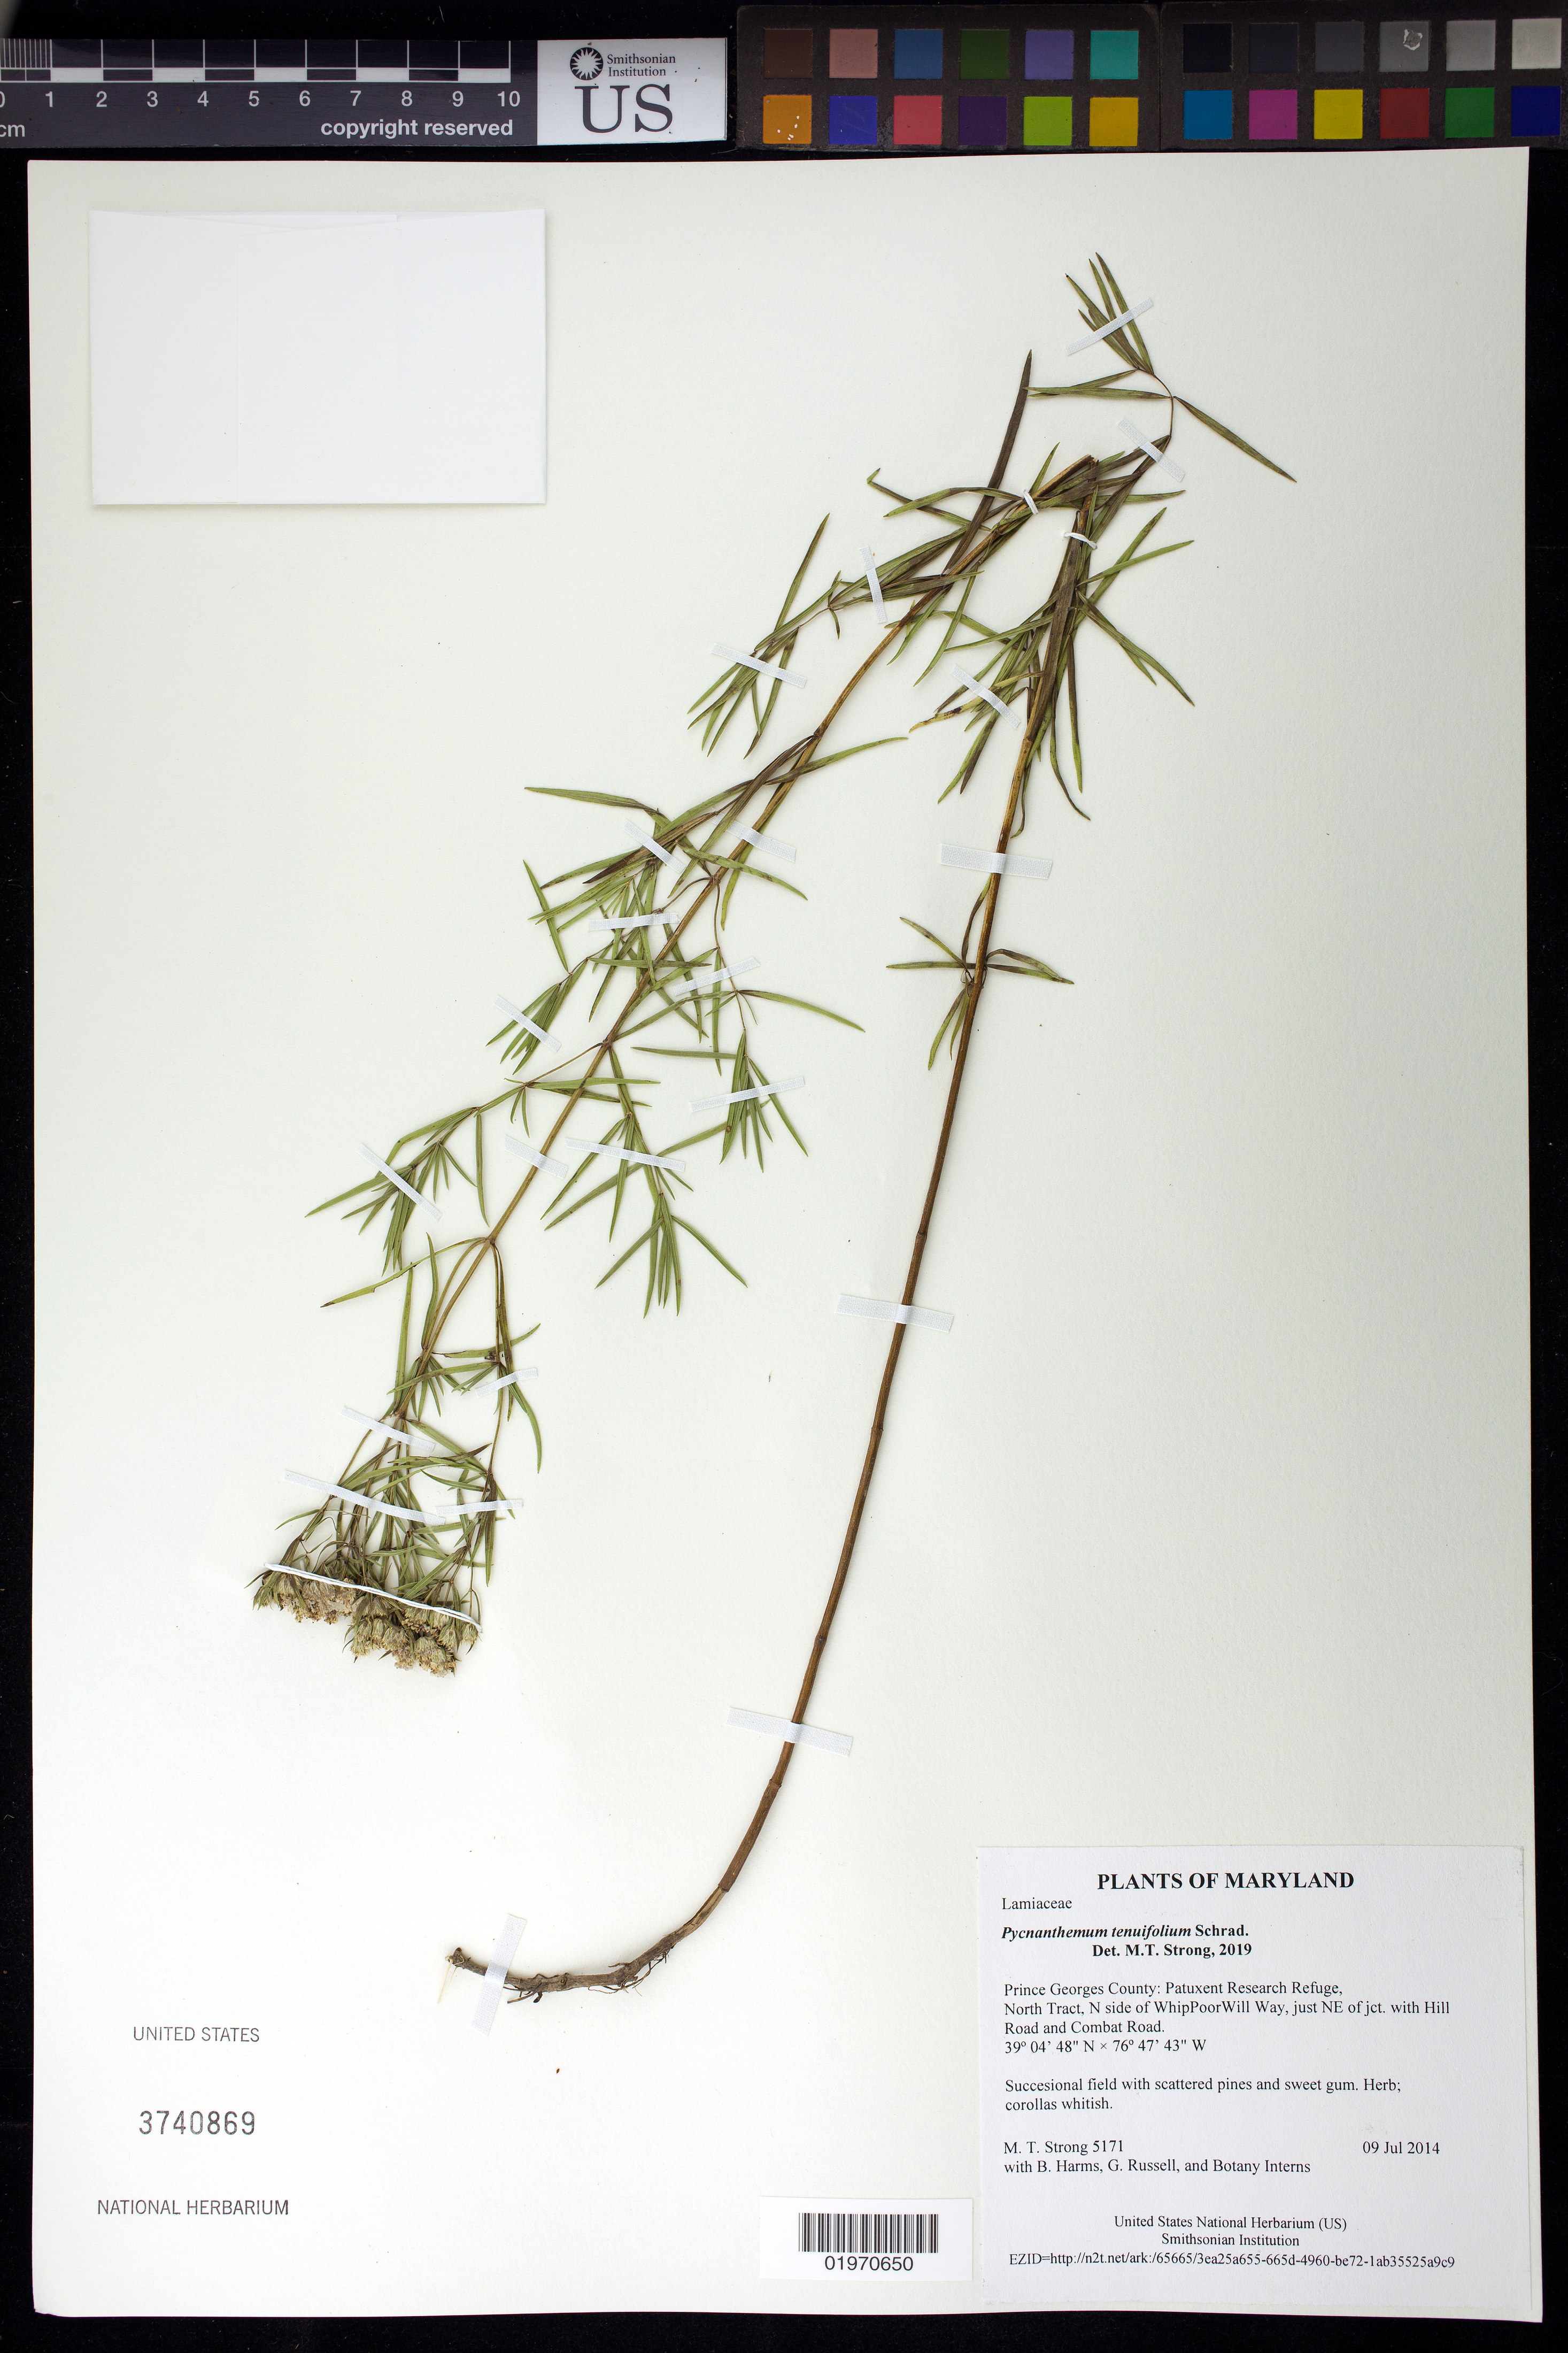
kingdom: Plantae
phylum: Tracheophyta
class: Magnoliopsida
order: Lamiales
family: Lamiaceae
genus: Pycnanthemum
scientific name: Pycnanthemum sp.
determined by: Strong, Mark T., (BOT), Smithsonian Institution - National Museum of Natural History (UNITED STATES)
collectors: M. T. Strong, B. Harms, G. Russell & Botany Interns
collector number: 5171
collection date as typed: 9 Jul 2014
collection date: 2014-07-09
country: United States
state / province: Maryland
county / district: Prince Georges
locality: Patuxent Research Refuge, North Tract, N side of WhipPoorWill Way, just NE of jct with Hill Road and Combat Road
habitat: Succesional field with scattered pines and sweet gum.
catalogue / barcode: US 3740869